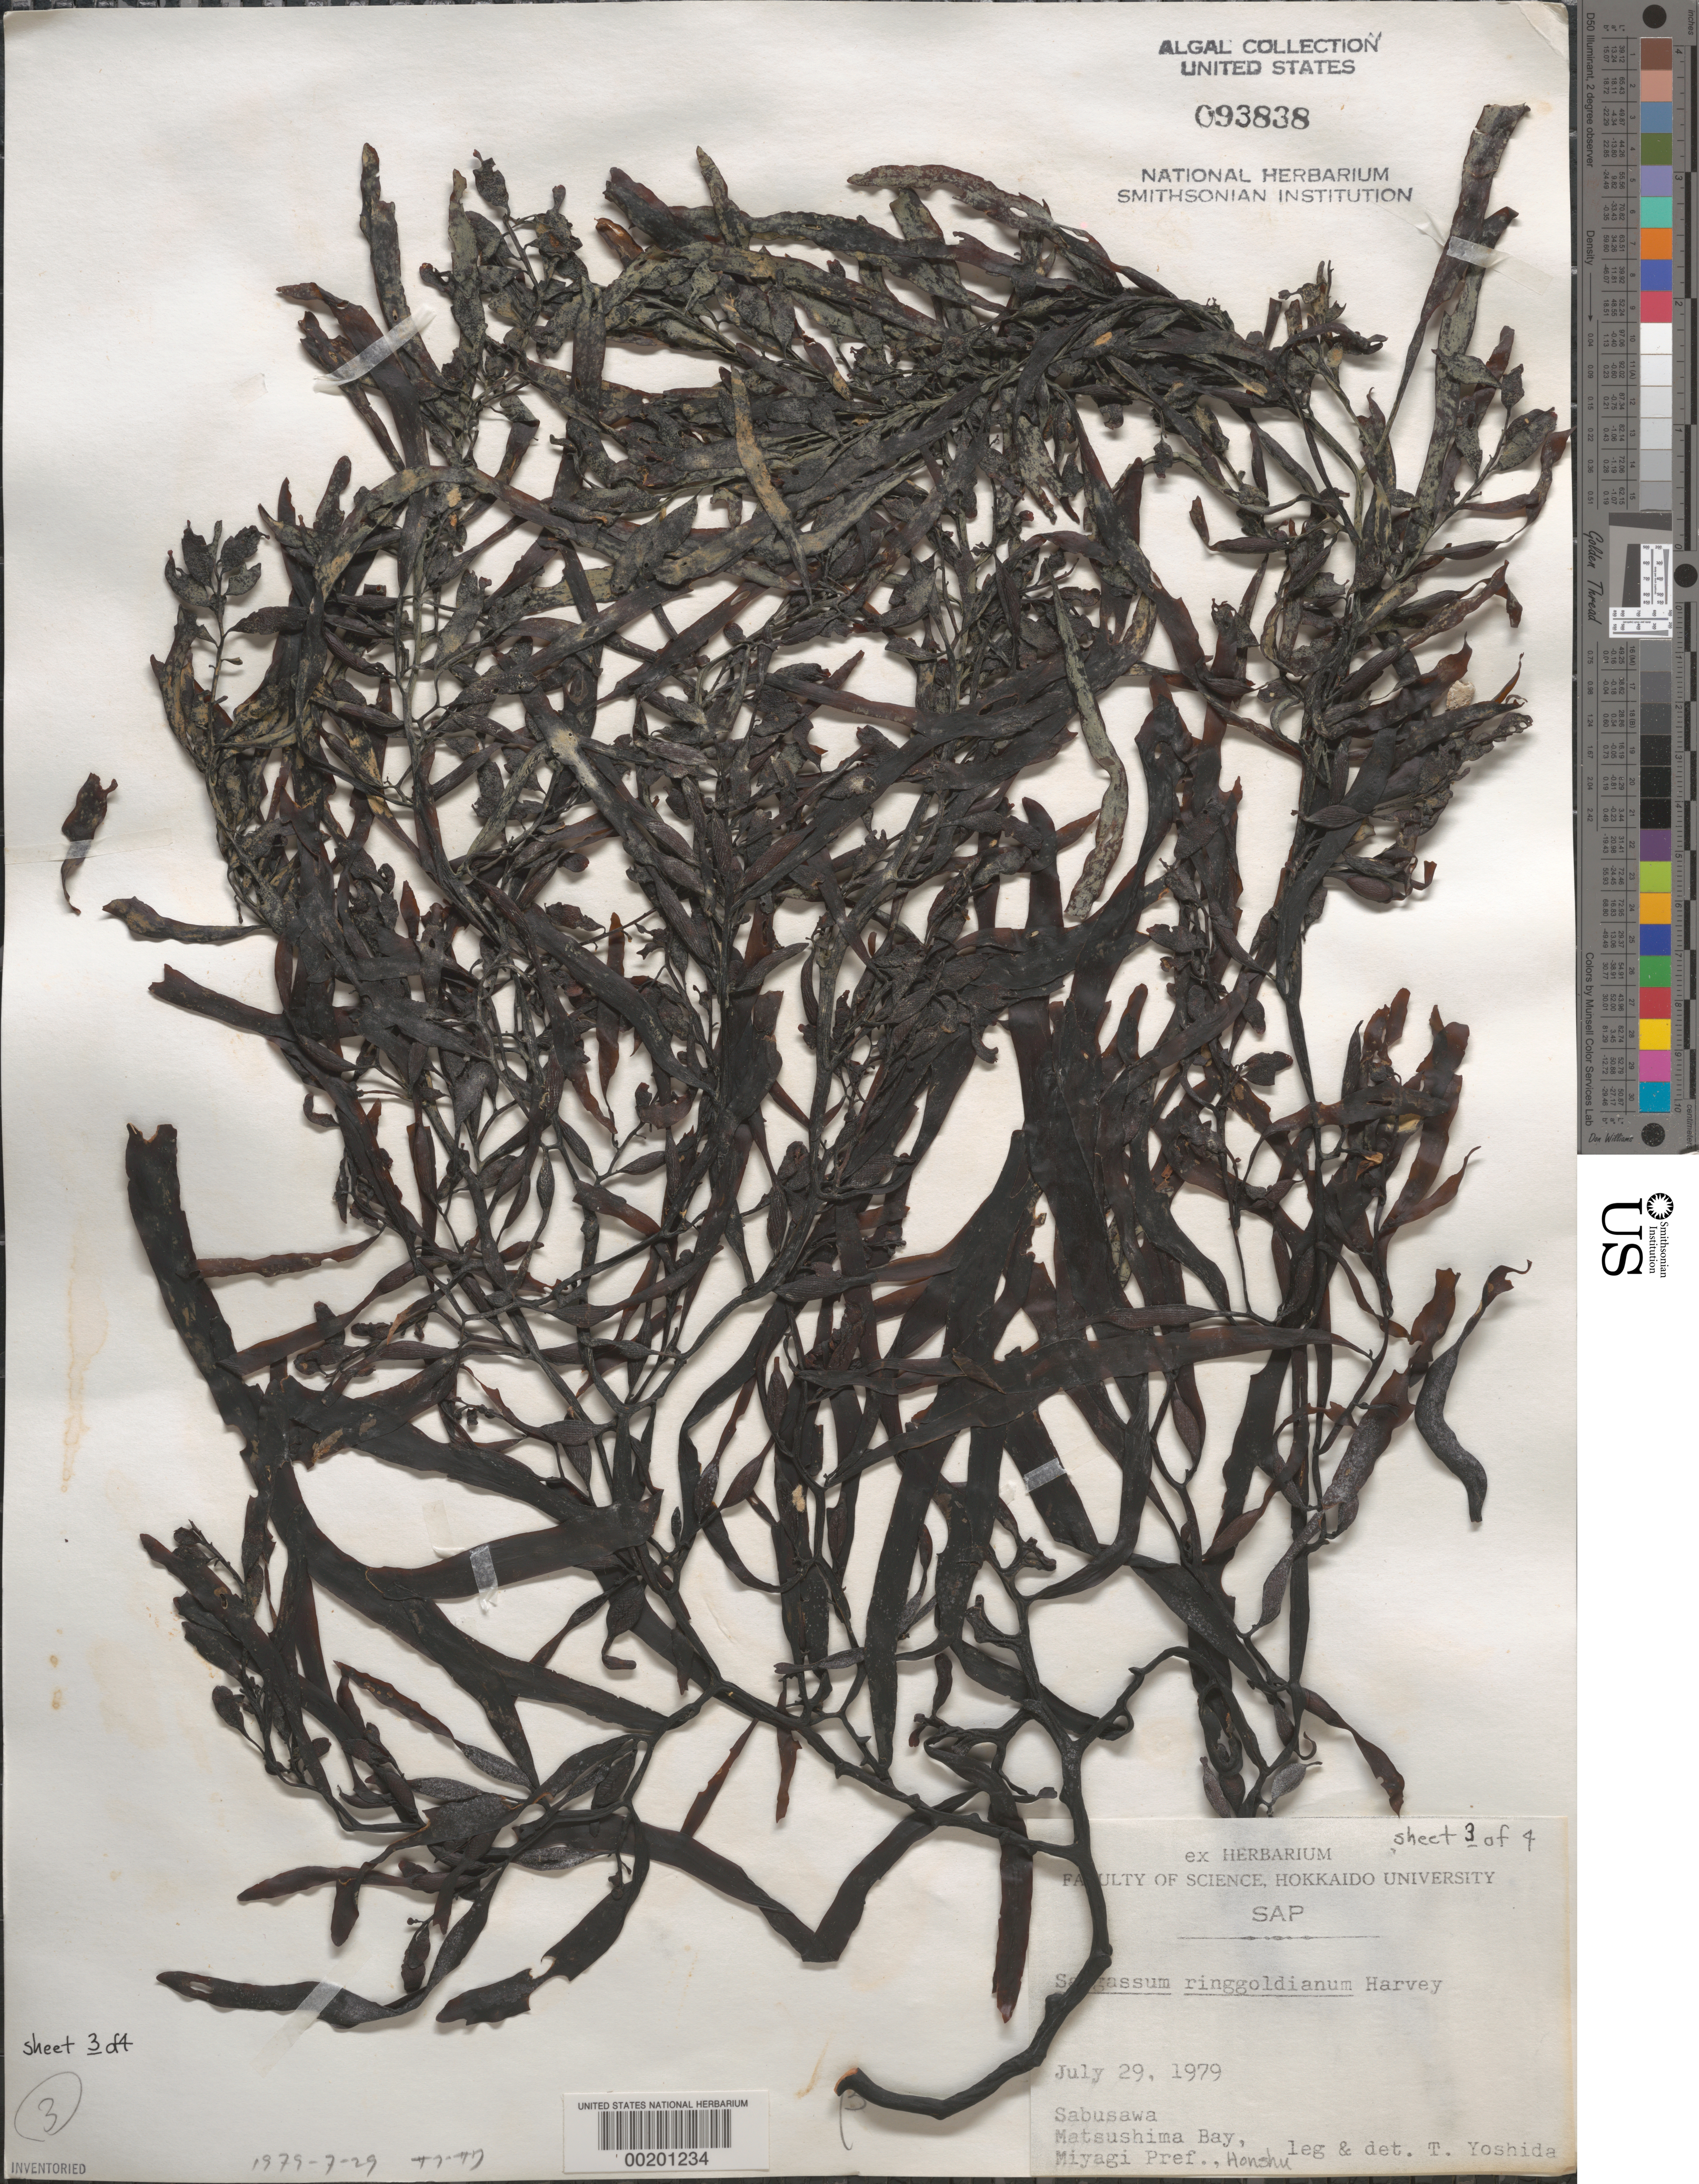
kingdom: Chromista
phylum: Ochrophyta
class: Phaeophyceae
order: Fucales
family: Sargassaceae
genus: Sargassum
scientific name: Sargassum ringgoldianum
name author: Harv.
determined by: Yoshida, T.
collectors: T. Yoshida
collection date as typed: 29 Jul 1979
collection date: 1979-07-29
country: Japan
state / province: Miyagi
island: Sabusawa-jima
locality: Matsushima Bay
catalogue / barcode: US 93838